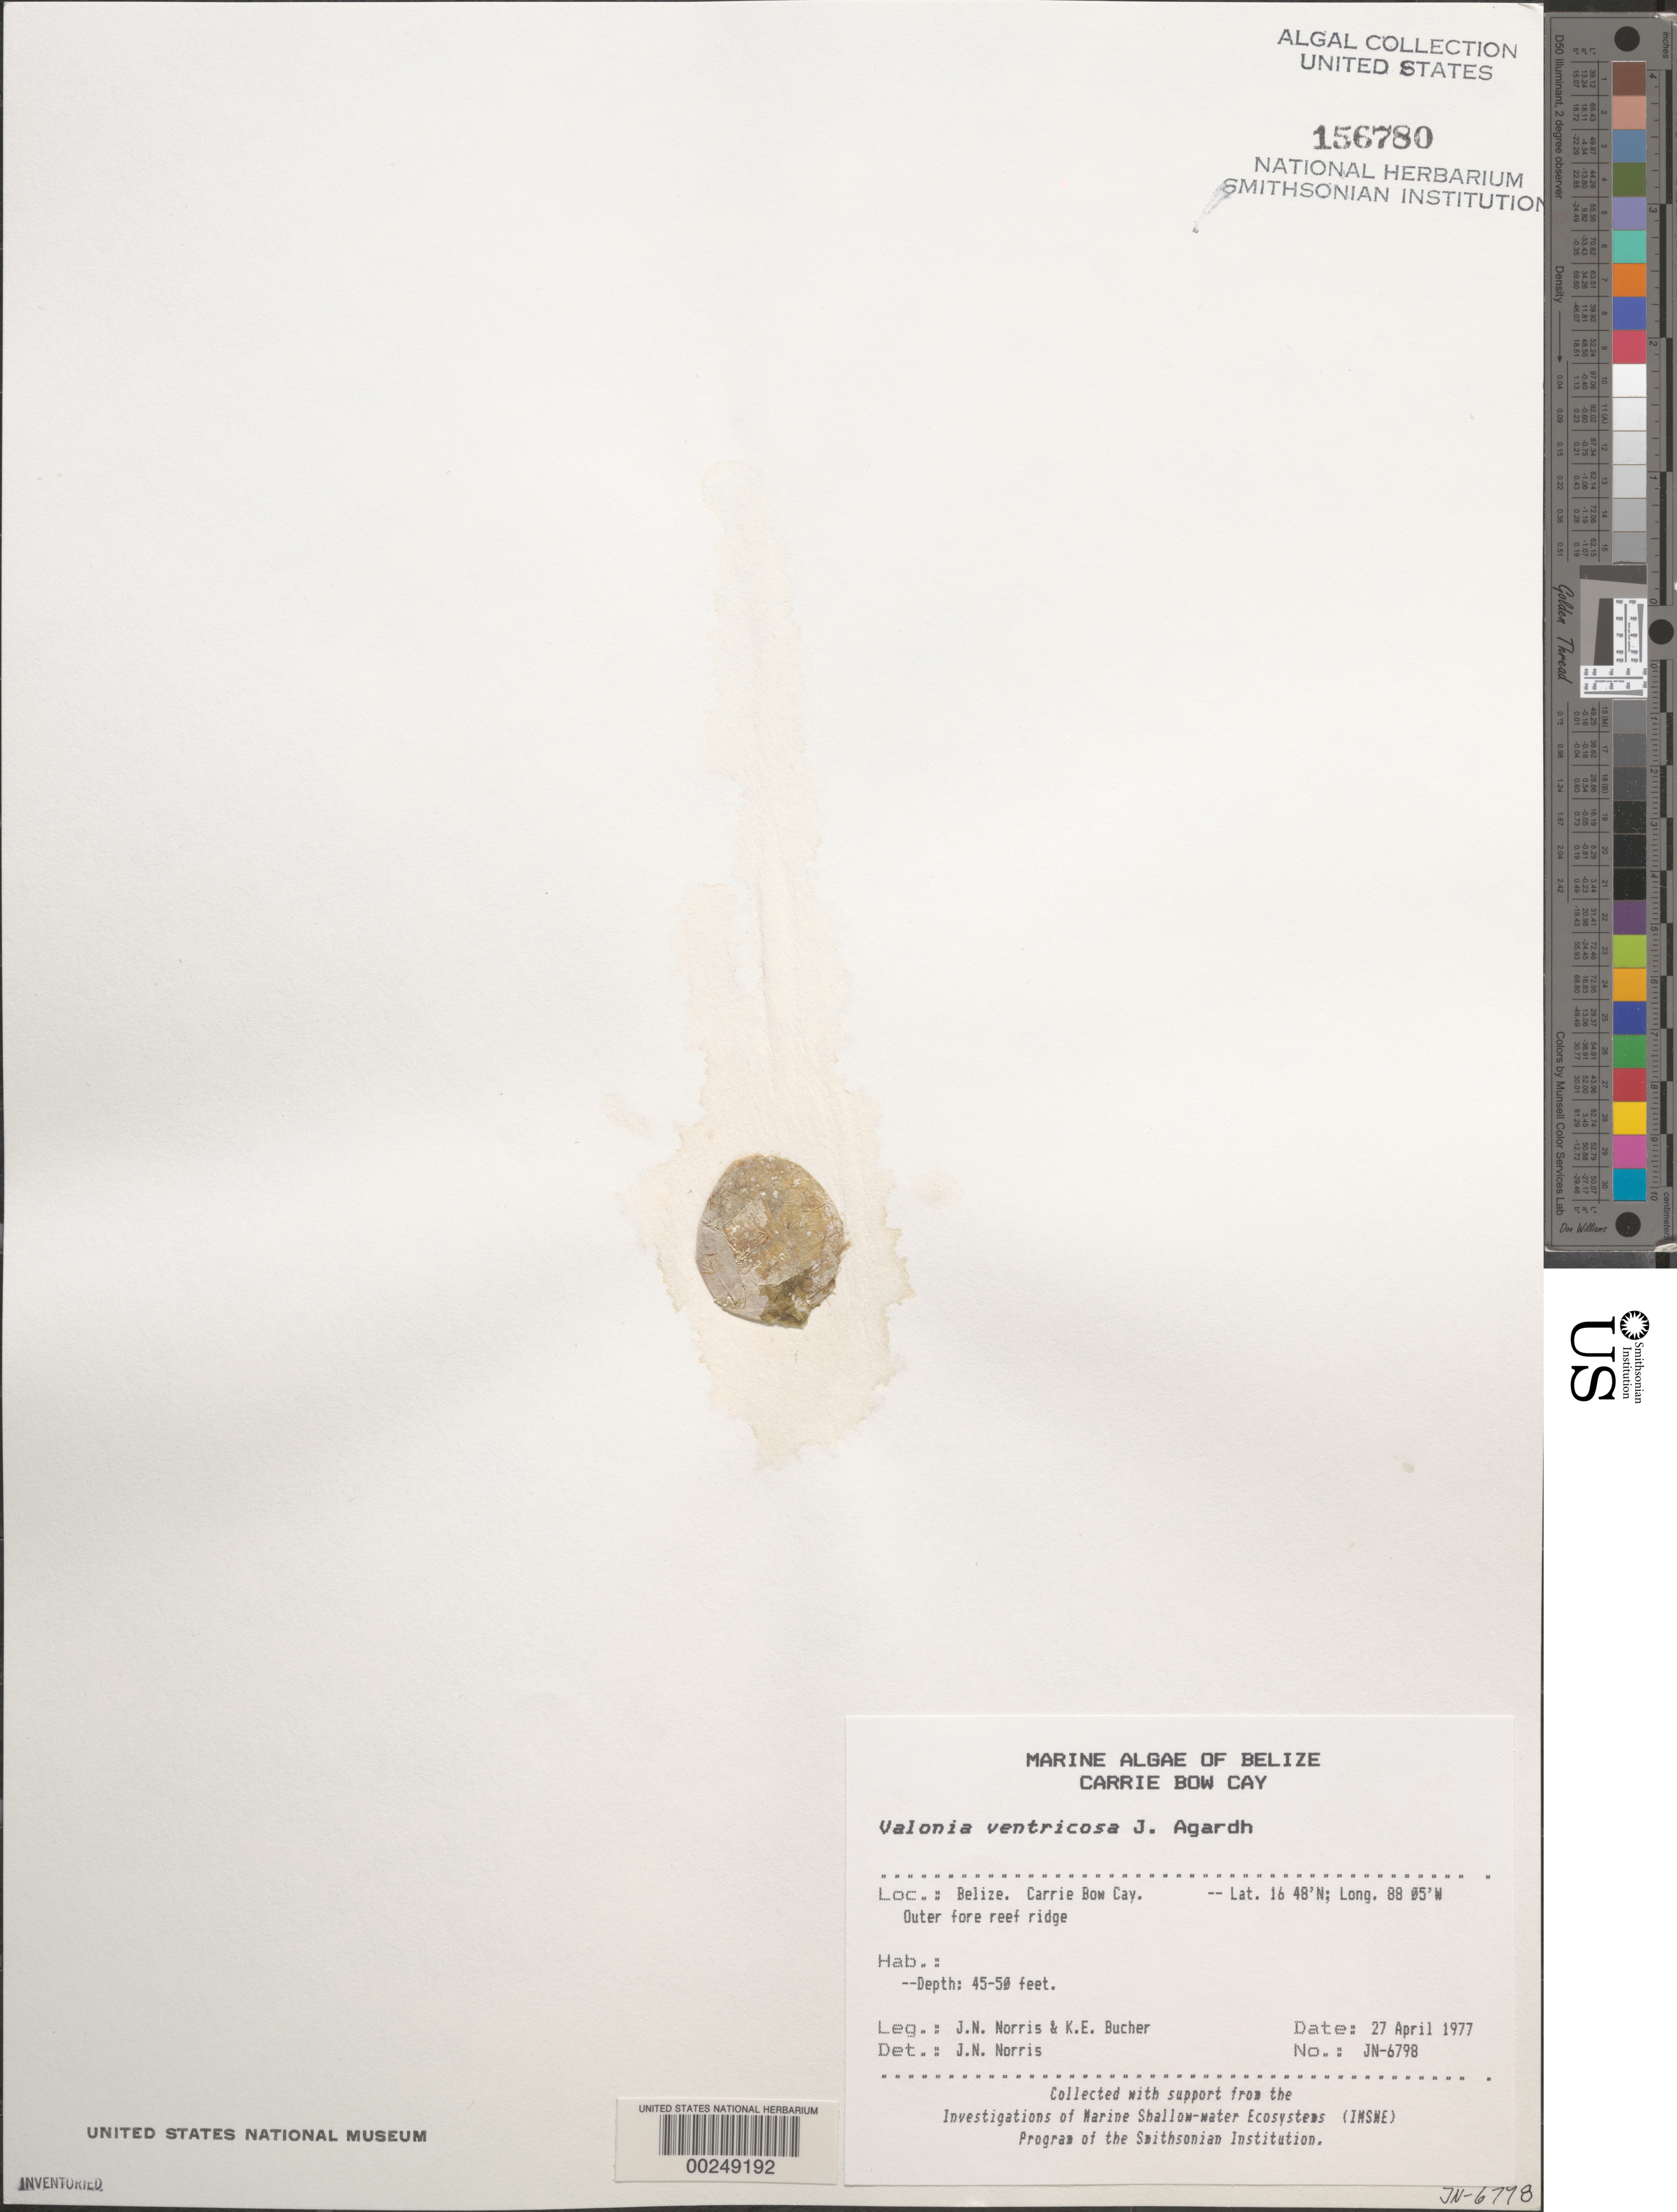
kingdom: Plantae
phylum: Chlorophyta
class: Ulvophyceae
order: Siphonocladales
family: Valoniaceae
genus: Valonia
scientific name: Valonia ventricosa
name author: J. Agardh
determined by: Norris, James N.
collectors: J. N. Norris & K. E. Bucher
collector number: JN-6798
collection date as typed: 27 Apr 1977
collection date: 1977-04-27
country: Belize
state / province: Stann Creek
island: Carrie Bow Cay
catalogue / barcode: US 156780